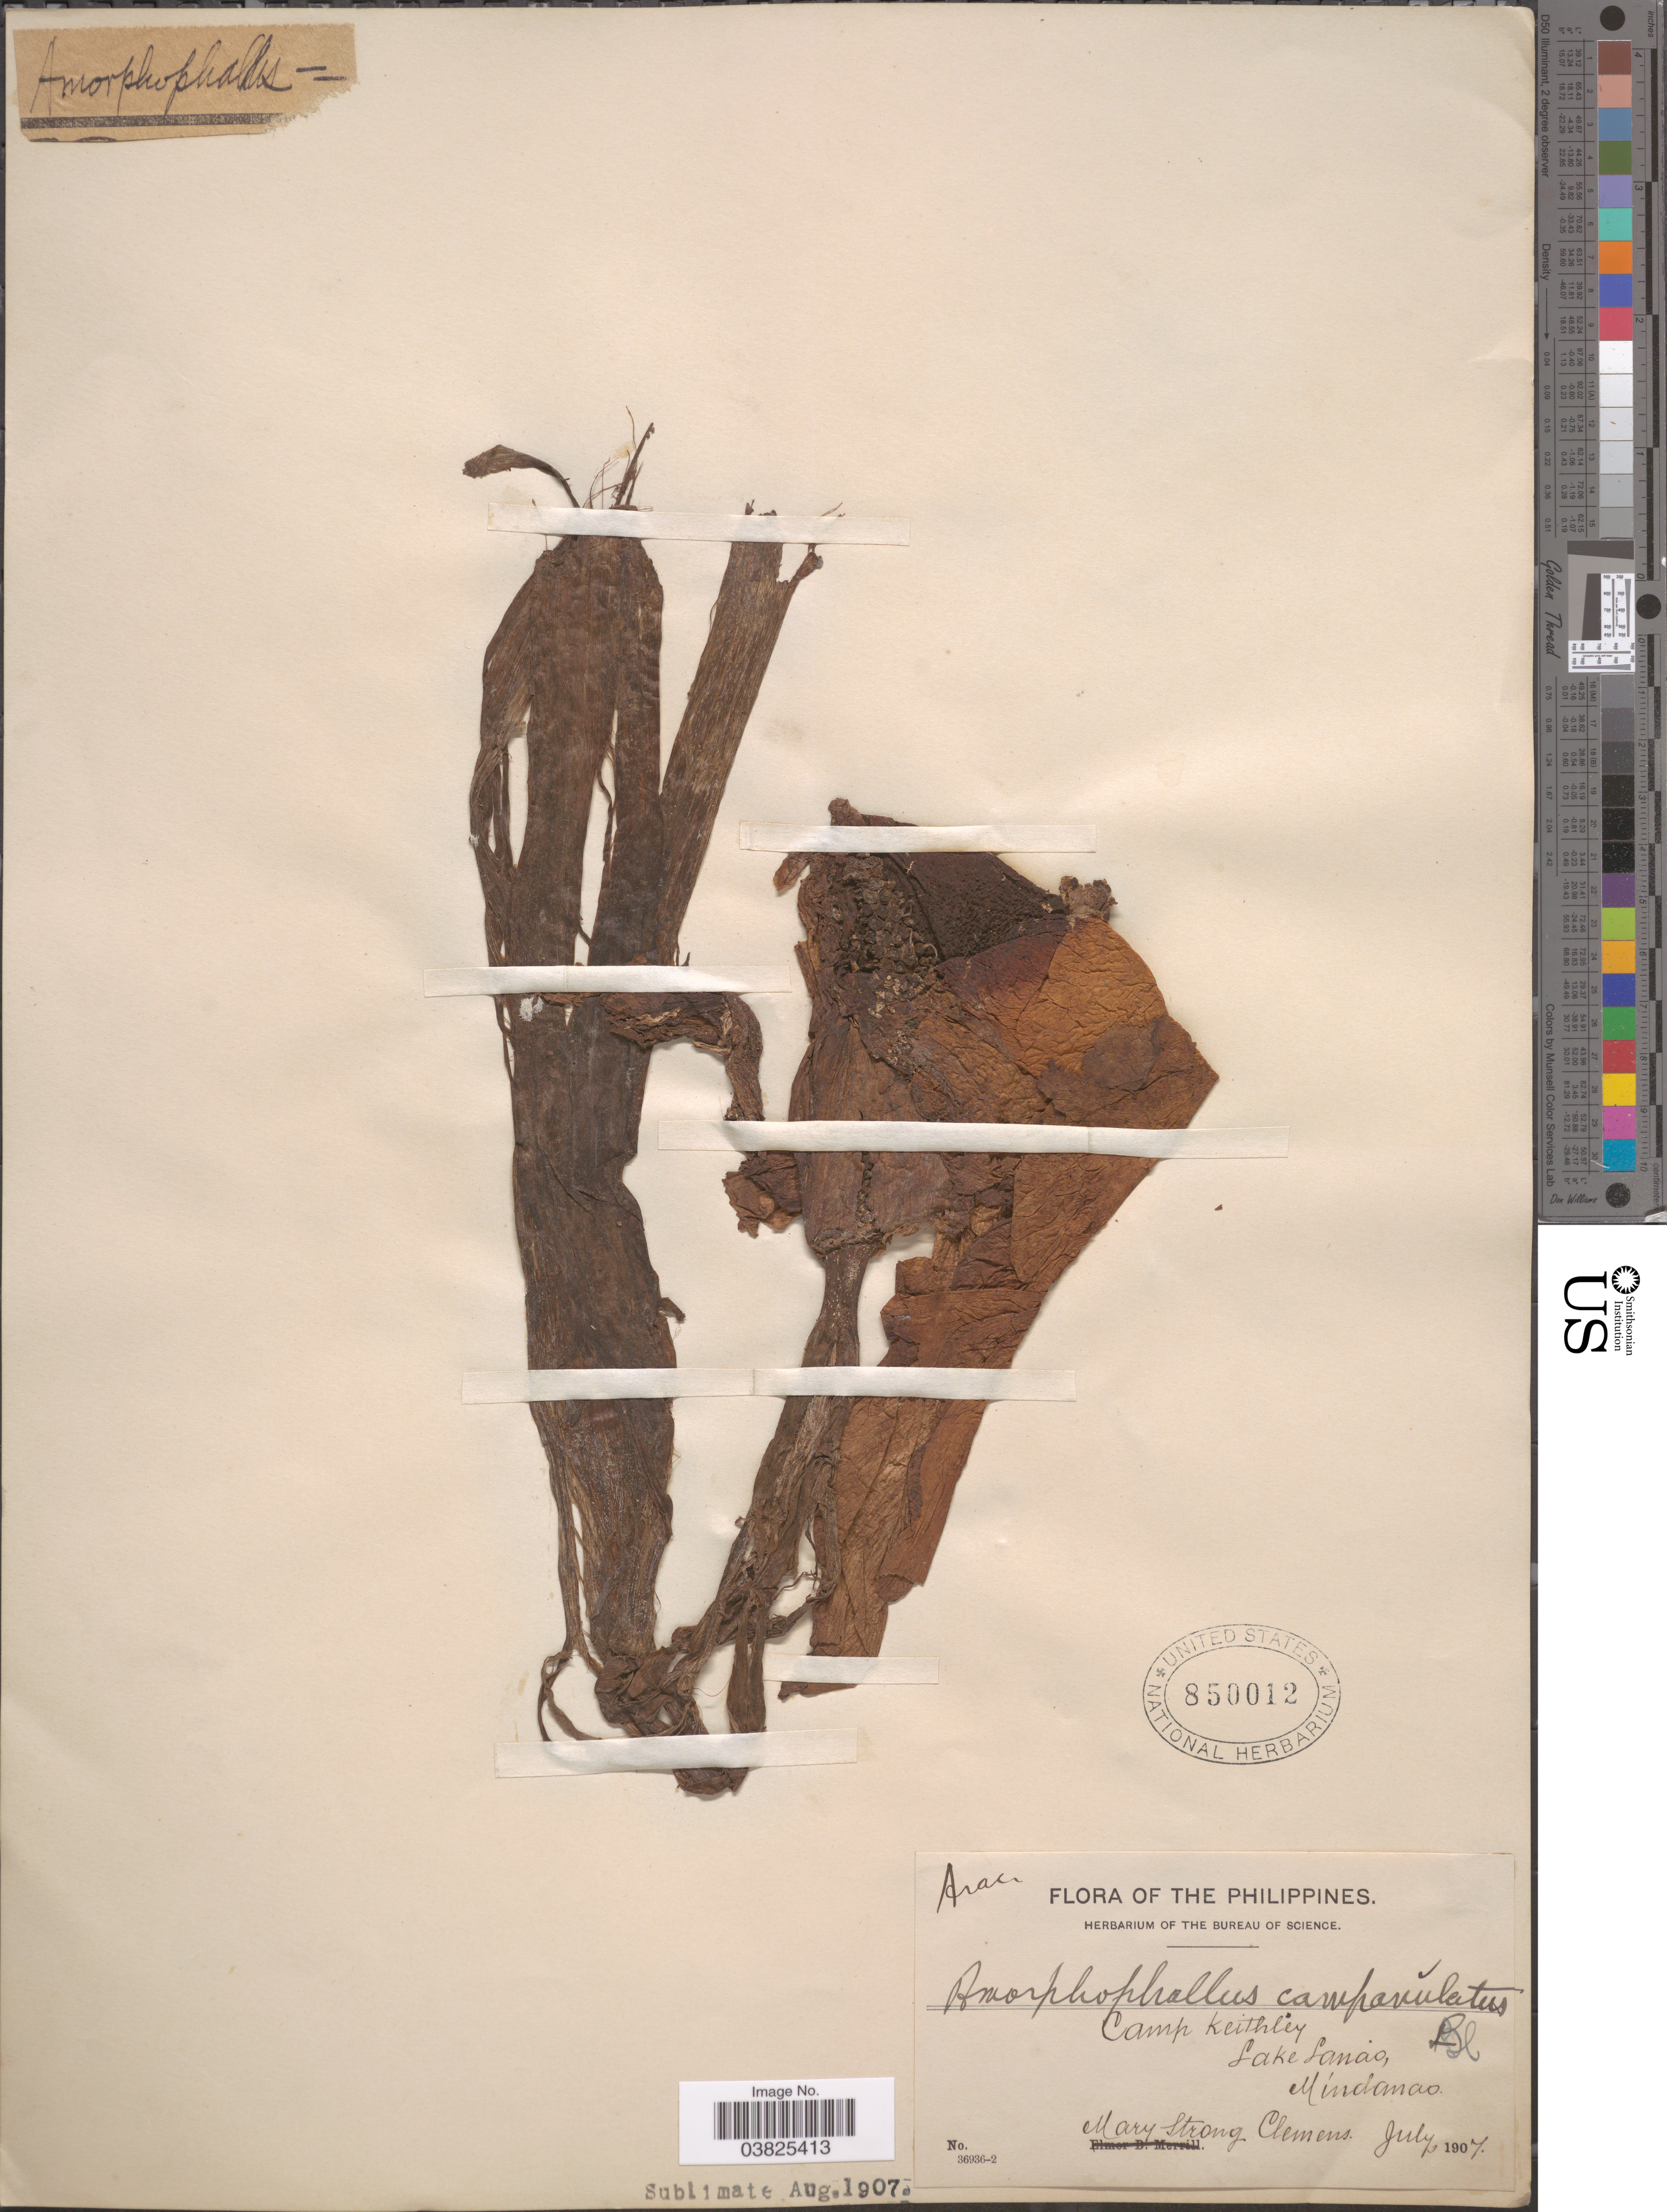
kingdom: Plantae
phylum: Tracheophyta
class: Liliopsida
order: Alismatales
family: Araceae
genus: Amorphophallus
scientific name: Amorphophallus paeoniifolius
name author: (Dennst.) Nicolson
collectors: M. S. Clemens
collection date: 1907-07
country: Philippines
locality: Camp Keithley, Lake Lanao, Mindanao.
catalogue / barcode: US 850012